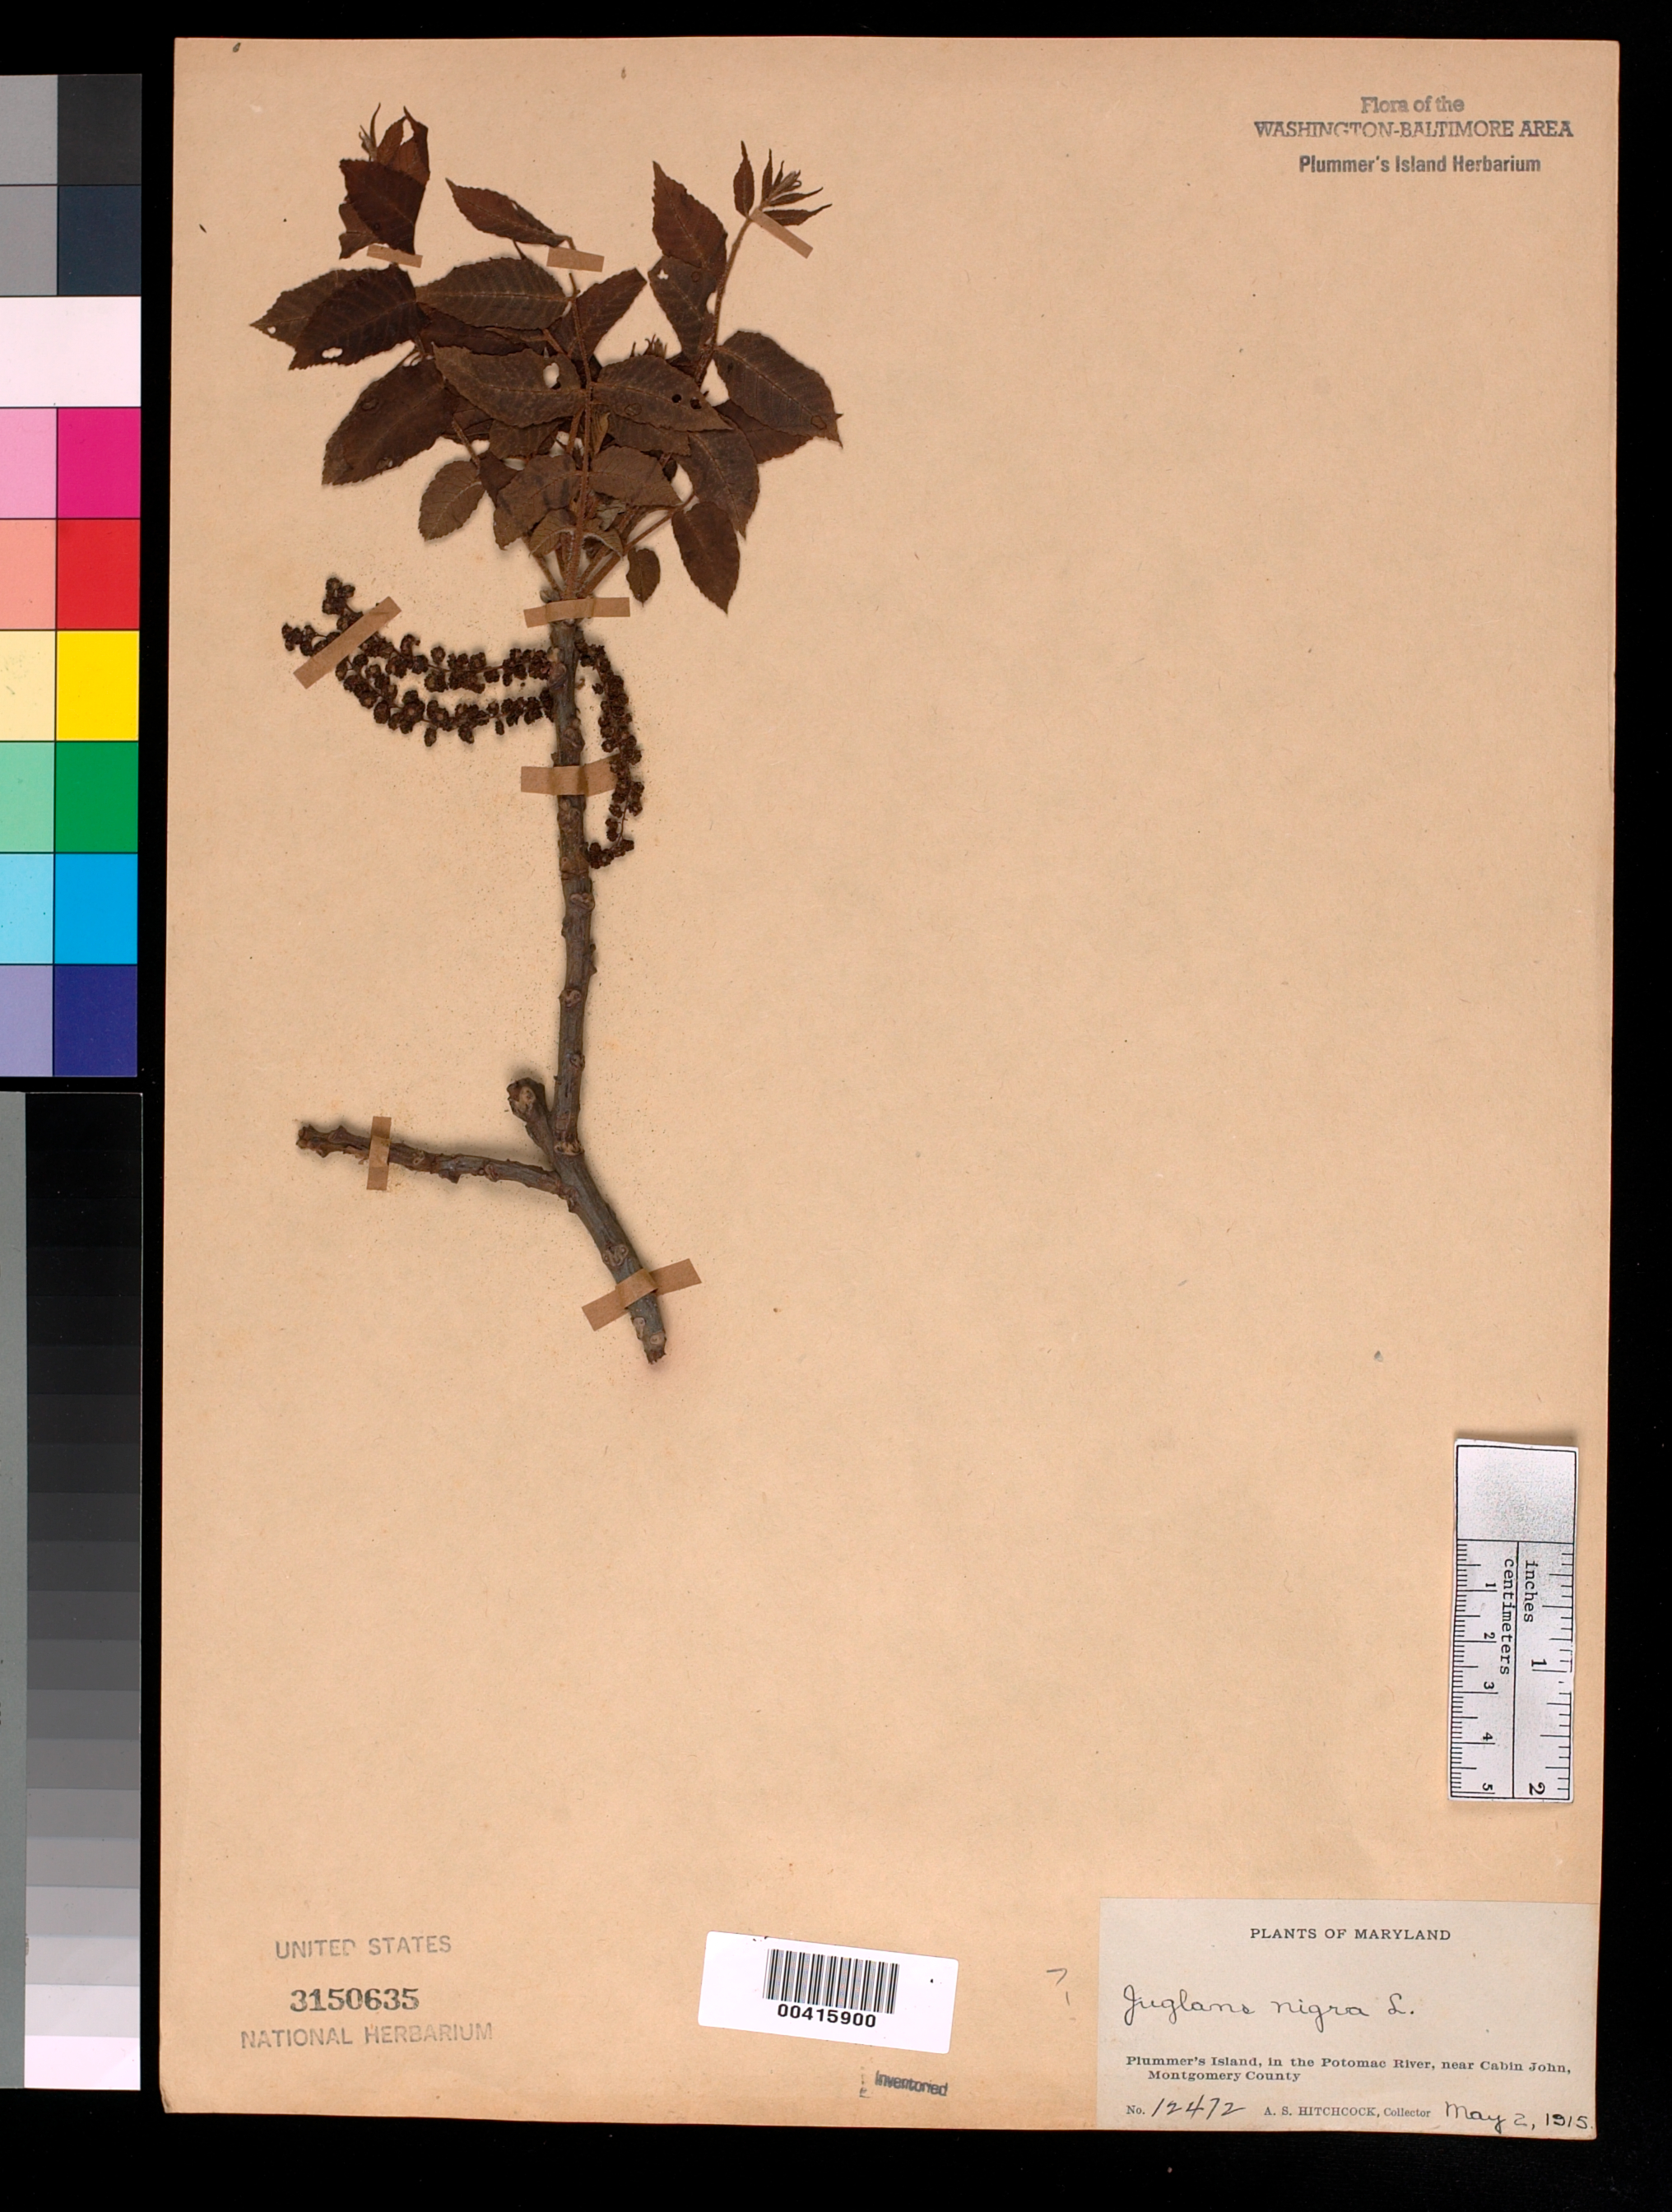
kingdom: Plantae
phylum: Tracheophyta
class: Magnoliopsida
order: Fagales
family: Juglandaceae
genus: Juglans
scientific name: Juglans nigra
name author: L.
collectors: A. S. Hitchcock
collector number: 12472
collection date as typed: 02 May 1915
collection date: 1915-05-02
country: United States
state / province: Maryland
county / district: Montgomery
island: Plummers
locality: Plummer's Island C. & O. Canal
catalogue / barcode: US 3150635